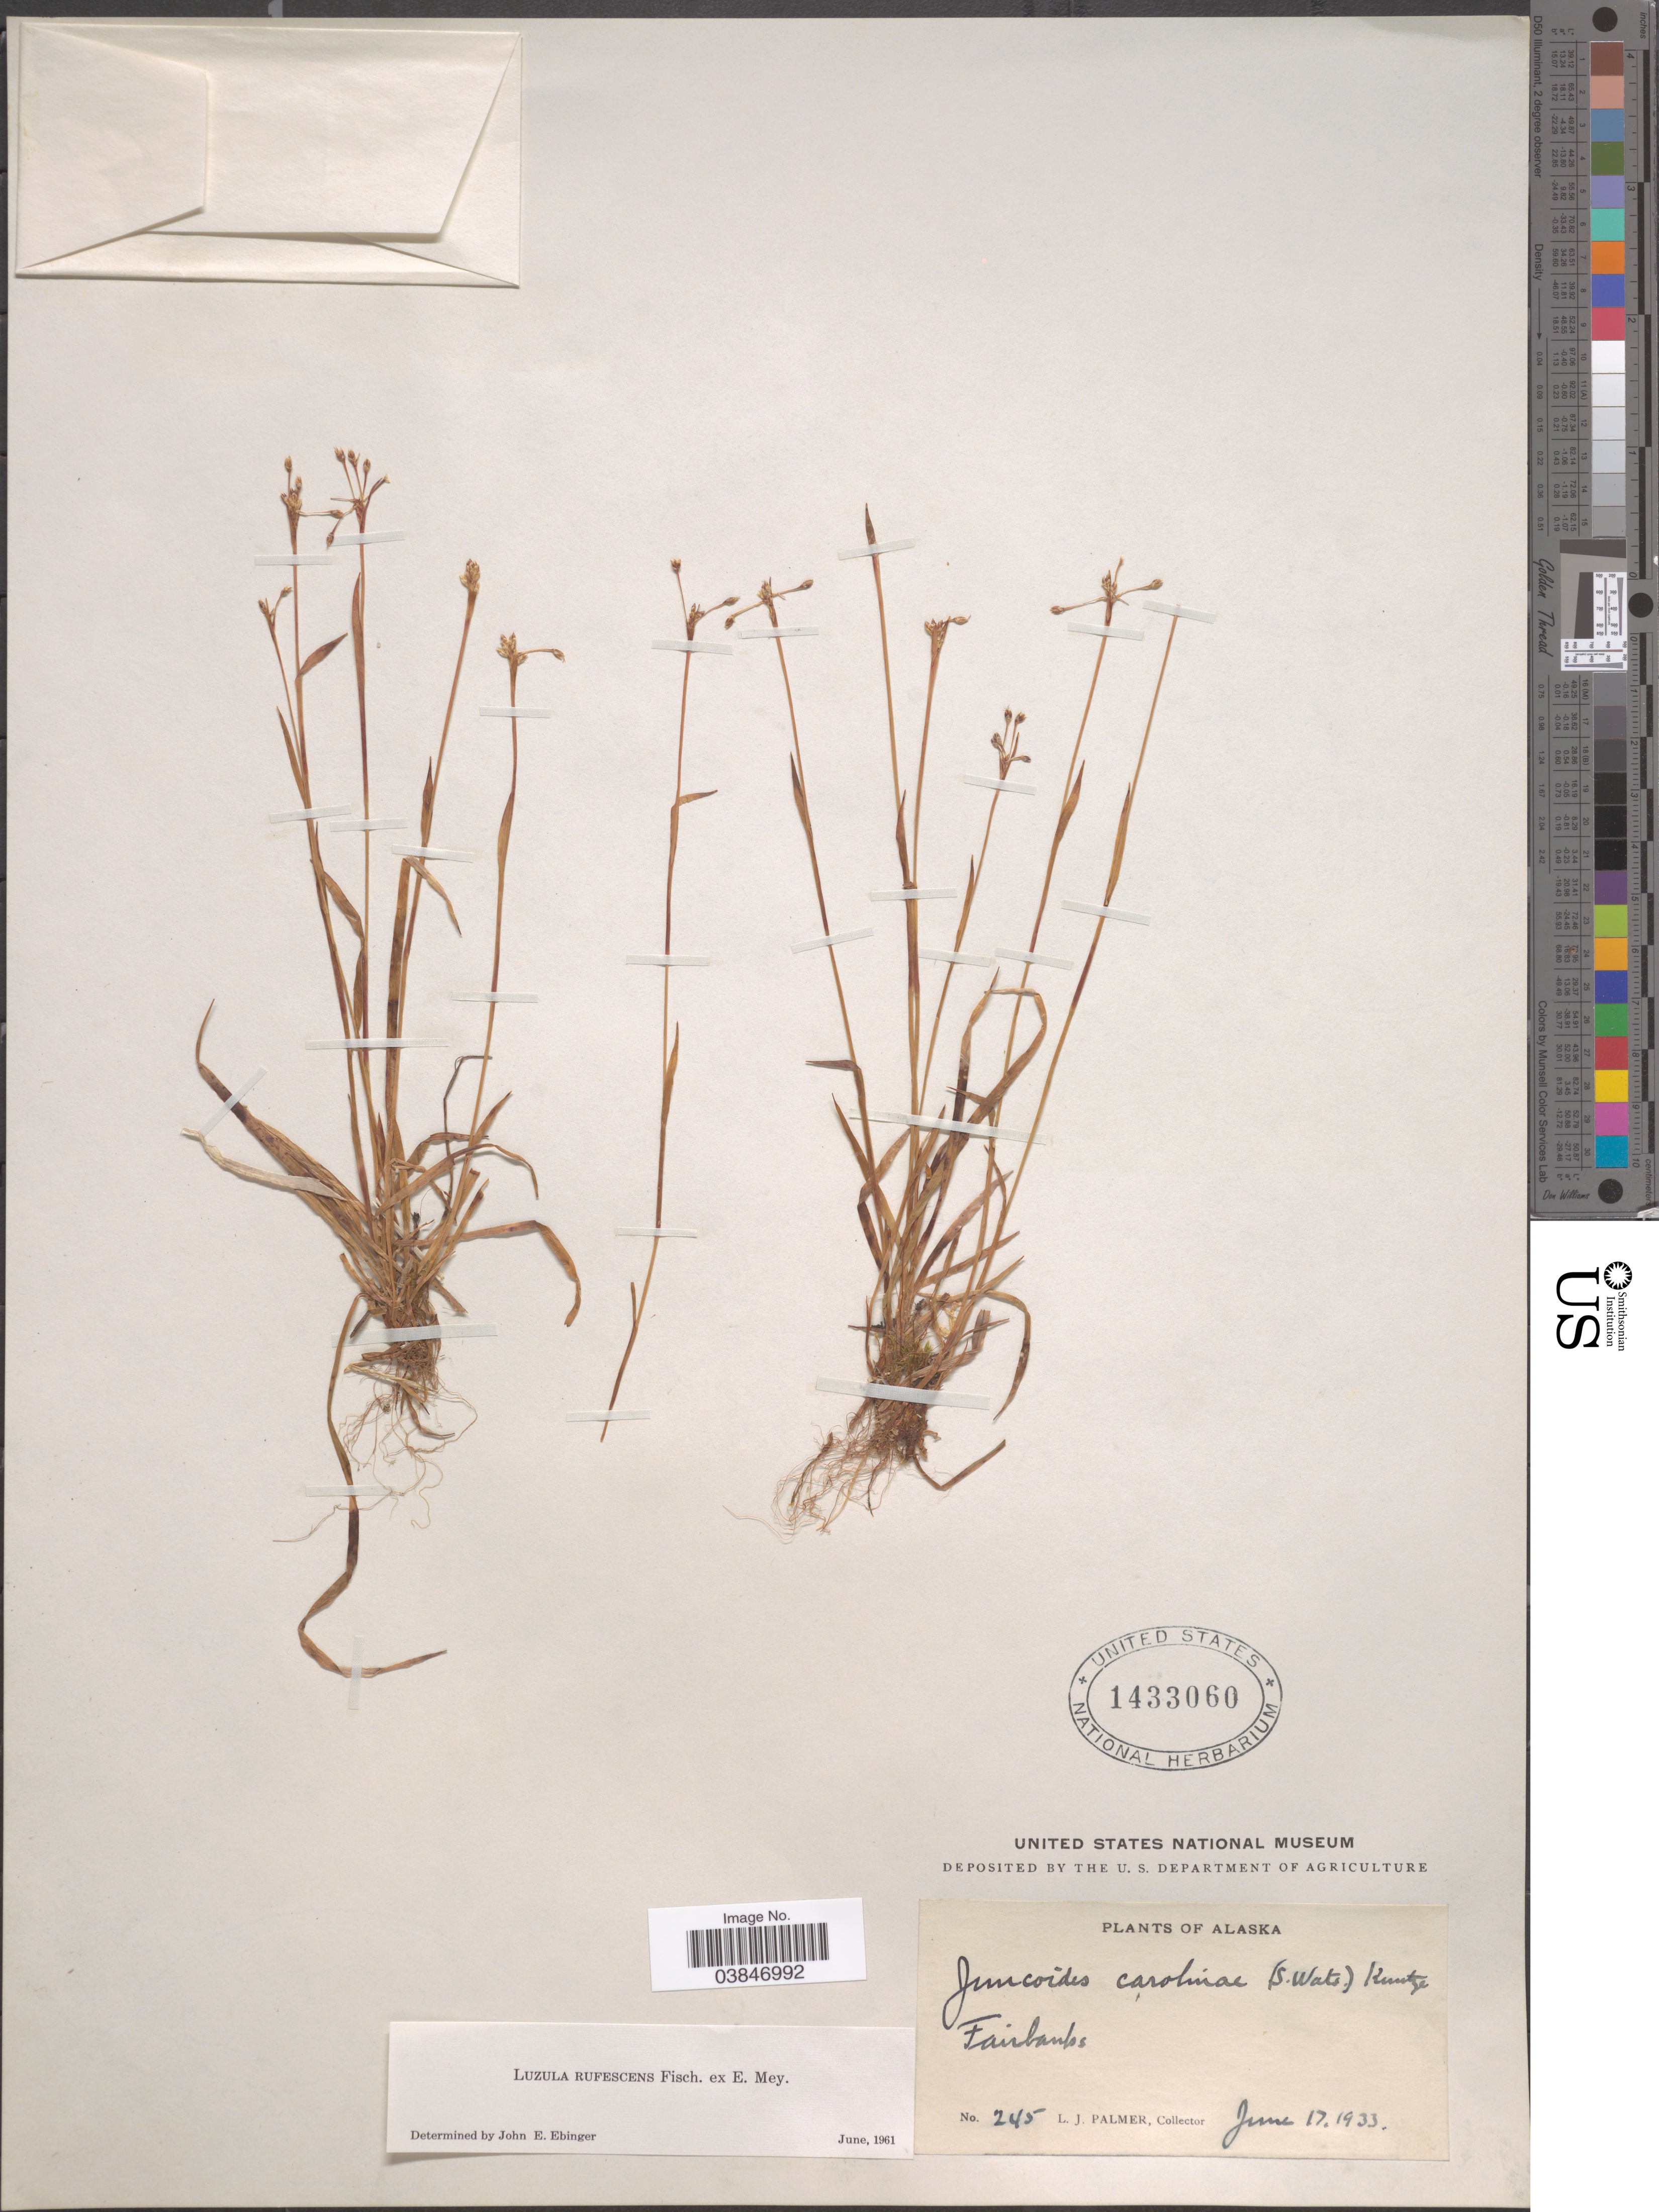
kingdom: Plantae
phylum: Tracheophyta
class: Liliopsida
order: Poales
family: Juncaceae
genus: Luzula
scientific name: Luzula rufescens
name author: Fisch. ex E. Mey.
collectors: L. J. Palmer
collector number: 245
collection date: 1933-06-17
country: United States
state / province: Alaska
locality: Fairbanks.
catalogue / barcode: US 1433060